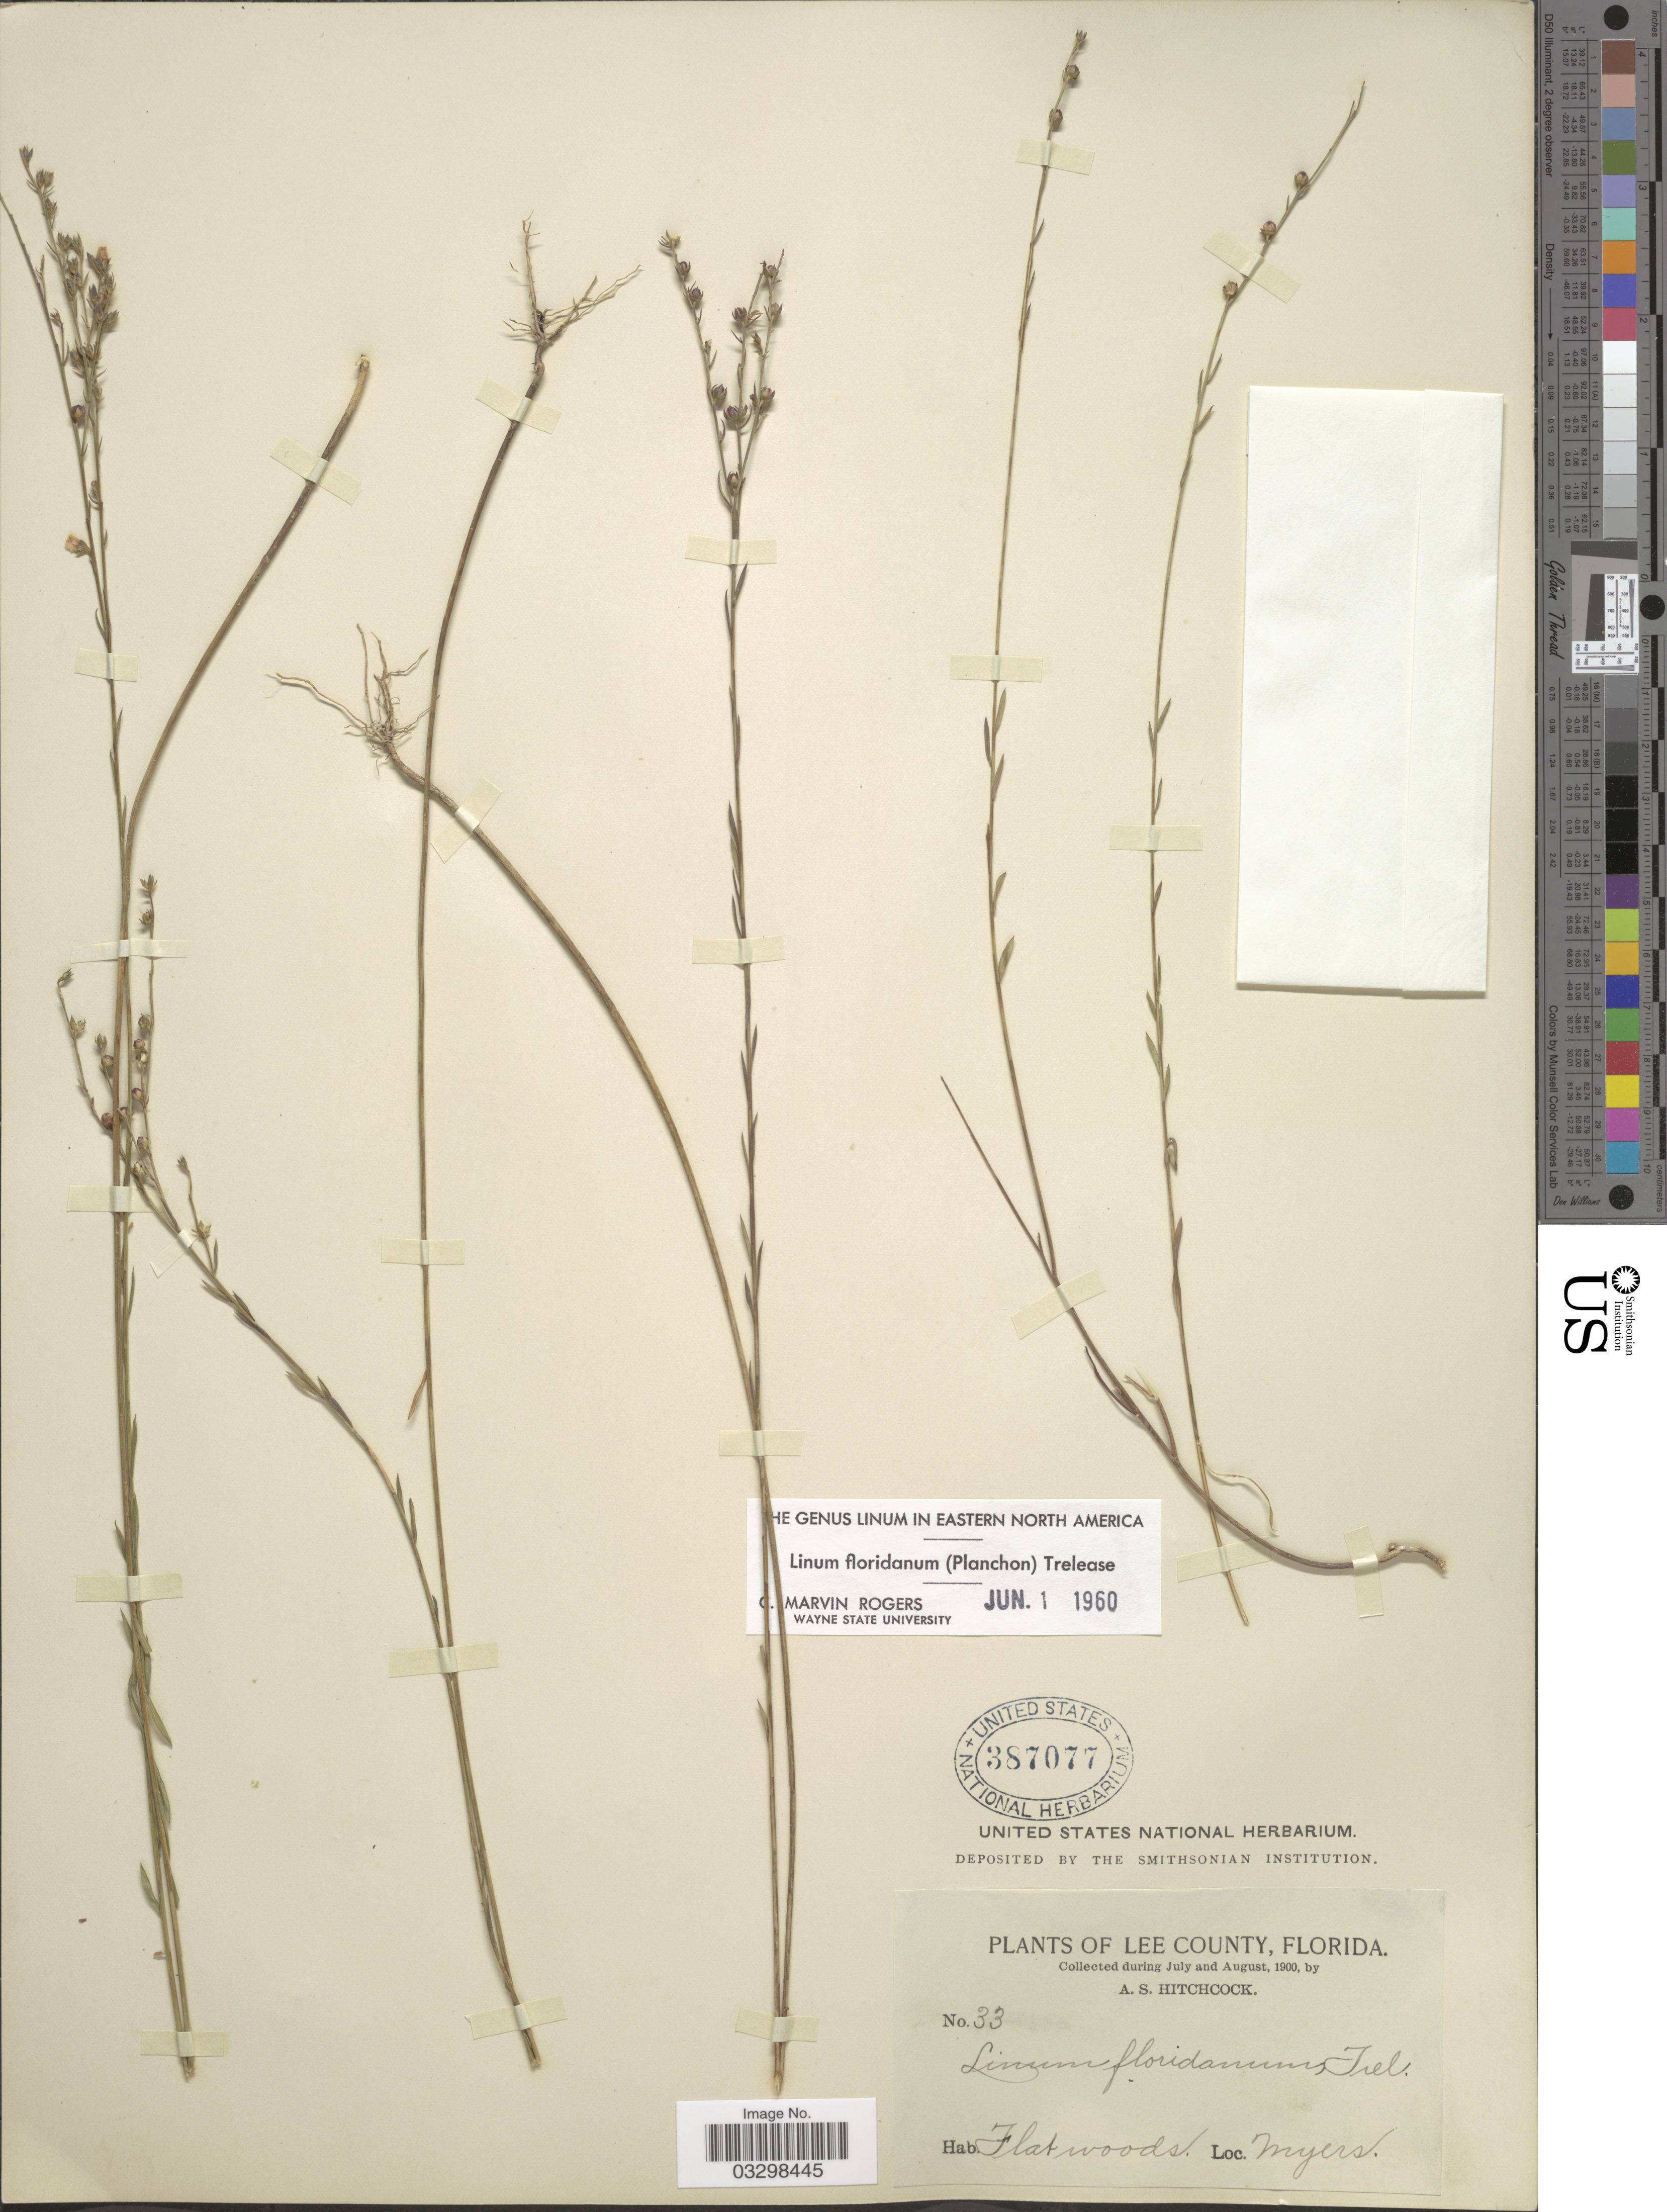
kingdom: Plantae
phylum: Tracheophyta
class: Magnoliopsida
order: Malpighiales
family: Linaceae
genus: Linum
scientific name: Linum floridanum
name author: (Planch.) Trel.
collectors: A. S. Hitchcock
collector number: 33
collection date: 1900-07/1900-08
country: United States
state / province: Florida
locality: Lee County. Flat woods. Myers.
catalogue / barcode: US 387077